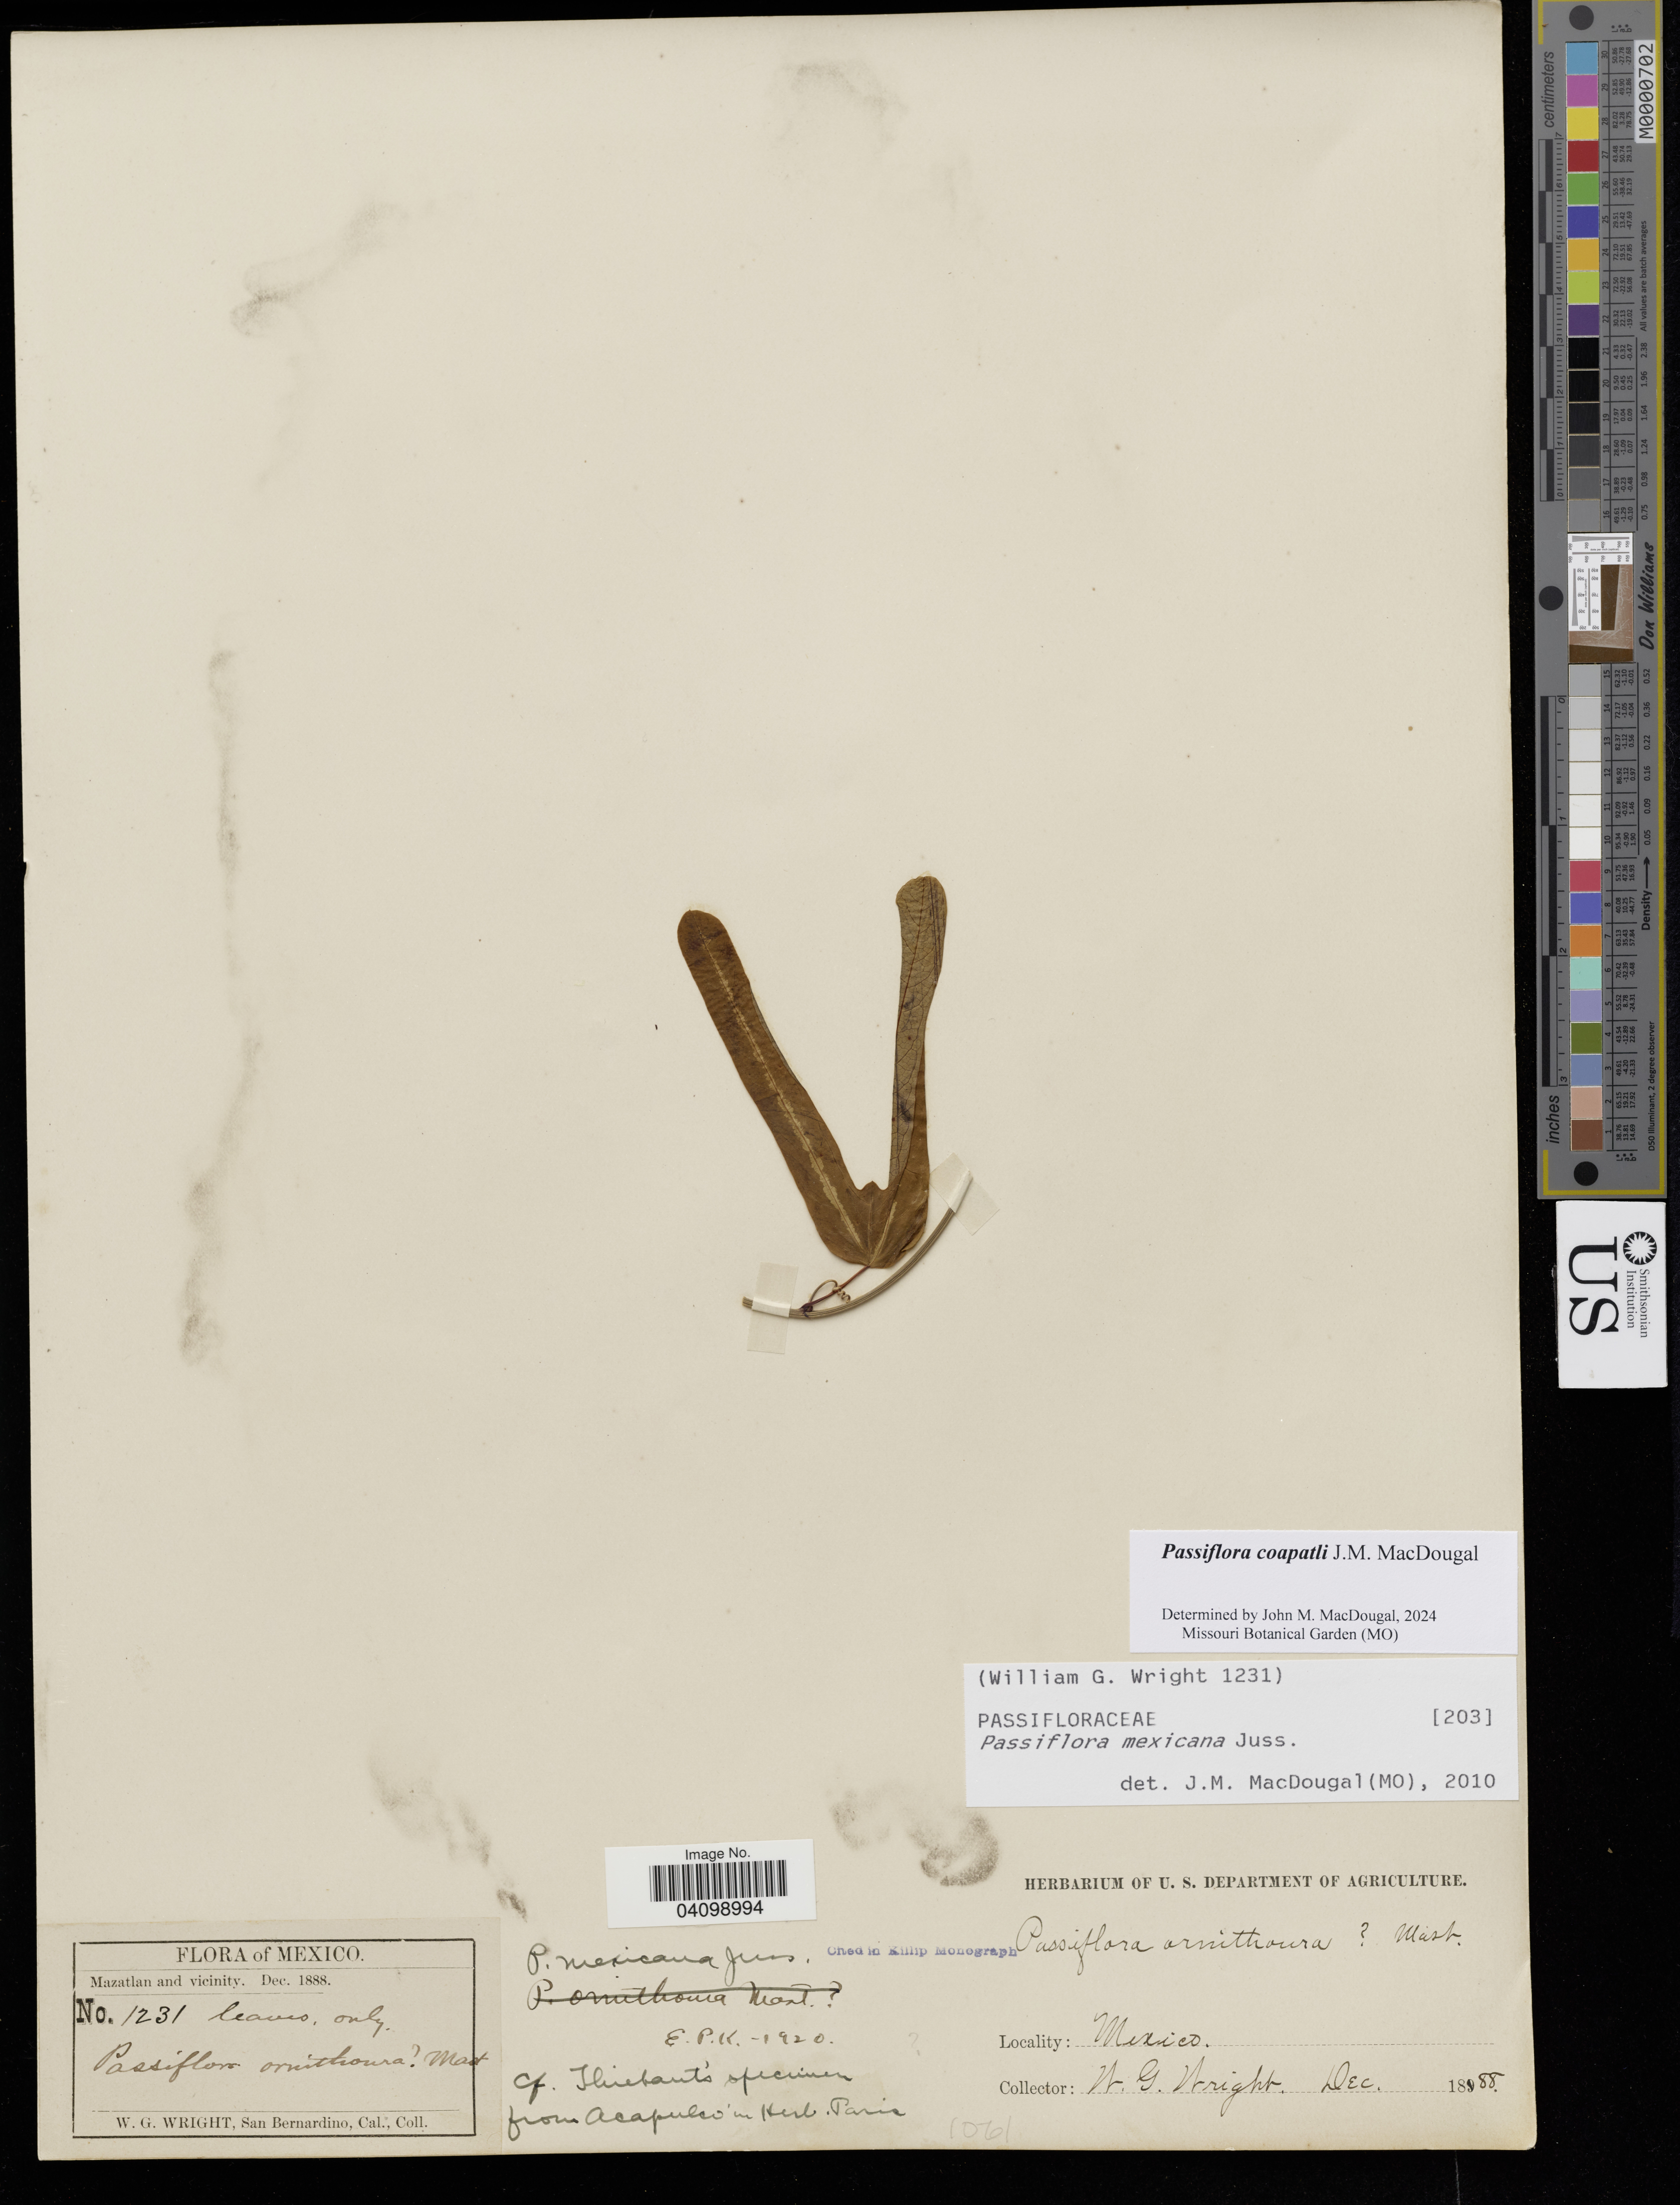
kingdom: Plantae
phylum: Tracheophyta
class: Magnoliopsida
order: Malpighiales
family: Passifloraceae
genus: Passiflora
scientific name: Passiflora coapatli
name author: J.M. MacDougal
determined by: MacDougal, John M.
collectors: W. G. Wright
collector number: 1231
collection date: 1888-12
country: Mexico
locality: Mazatland and Vicinity.